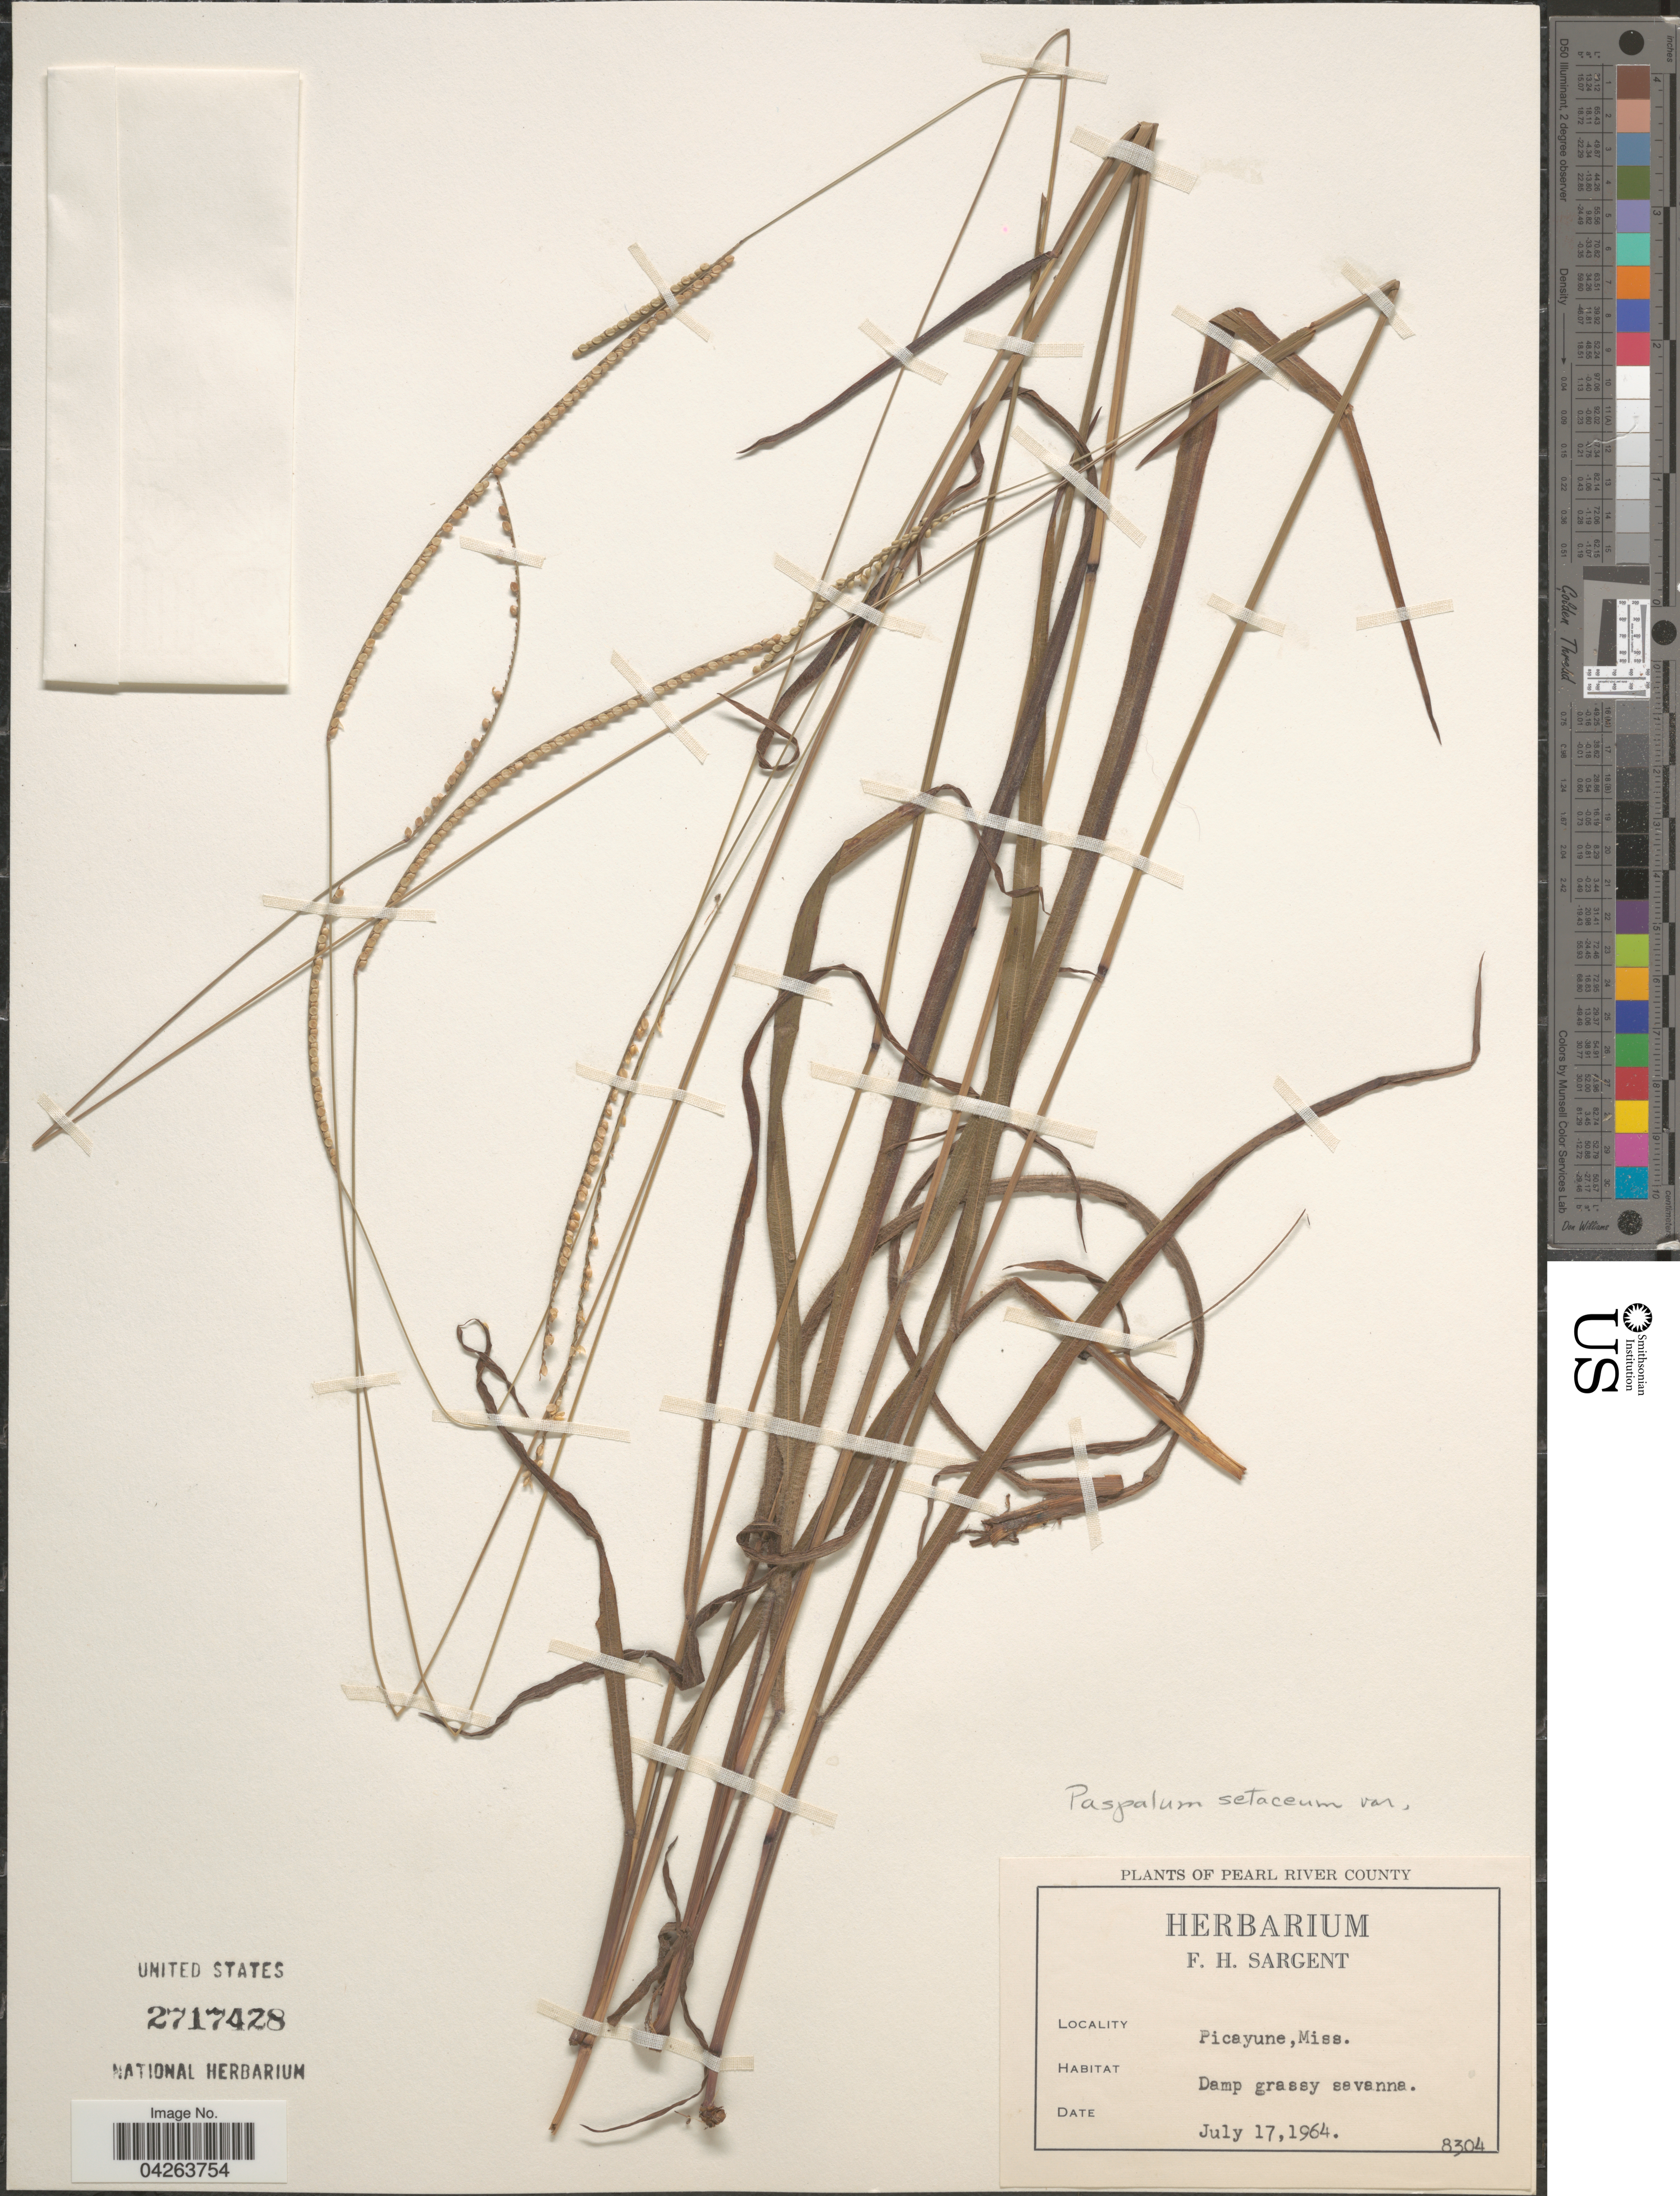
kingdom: Plantae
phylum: Tracheophyta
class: Liliopsida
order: Poales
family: Poaceae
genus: Paspalum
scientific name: Paspalum setaceum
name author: Michx.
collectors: F. H. Sargent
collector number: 8304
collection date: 1964-07-17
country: United States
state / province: Mississippi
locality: Picayune.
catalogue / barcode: US 2717428